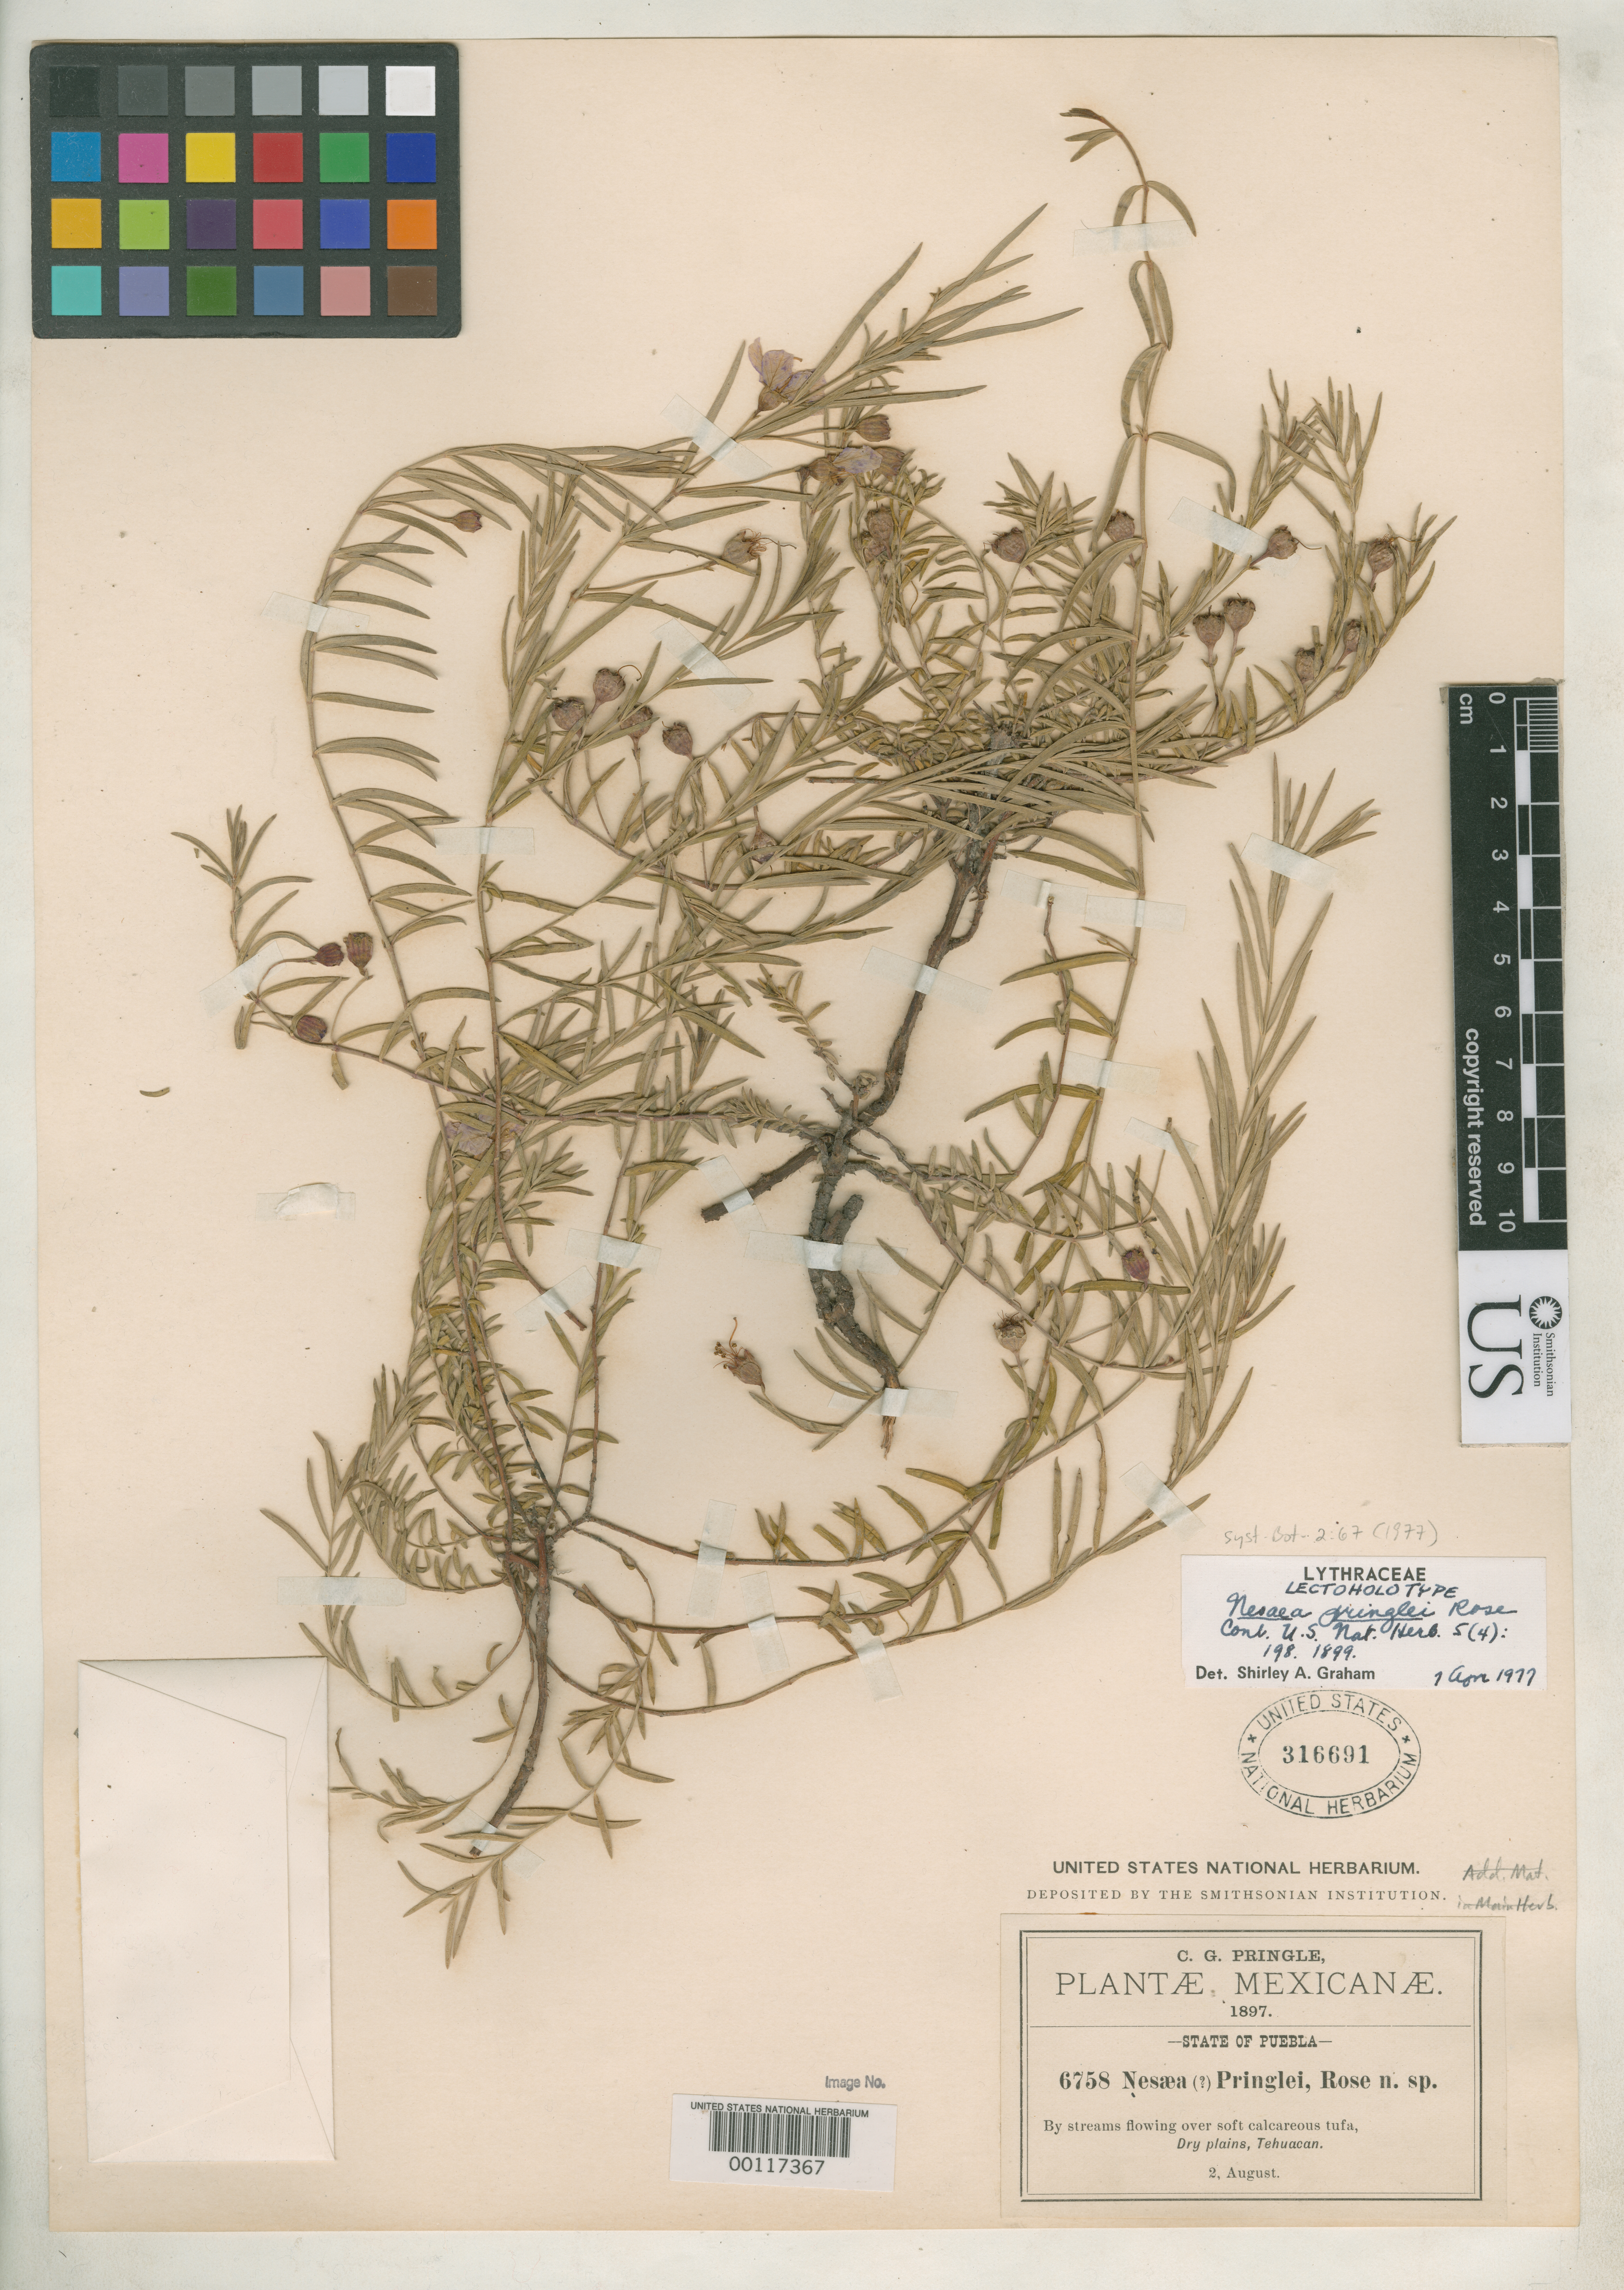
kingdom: Plantae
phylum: Tracheophyta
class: Magnoliopsida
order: Myrtales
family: Lythraceae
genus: Nesaea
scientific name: Nesaea pringlei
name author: Rose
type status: Lectotype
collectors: C. G. Pringle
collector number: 6758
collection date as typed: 02 Aug 1897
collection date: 1897-08-02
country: Mexico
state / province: Puebla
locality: Dry plains, Tehuacan.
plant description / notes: One of two original duplicates in the U.S. National Herbarium.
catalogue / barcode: US 316691